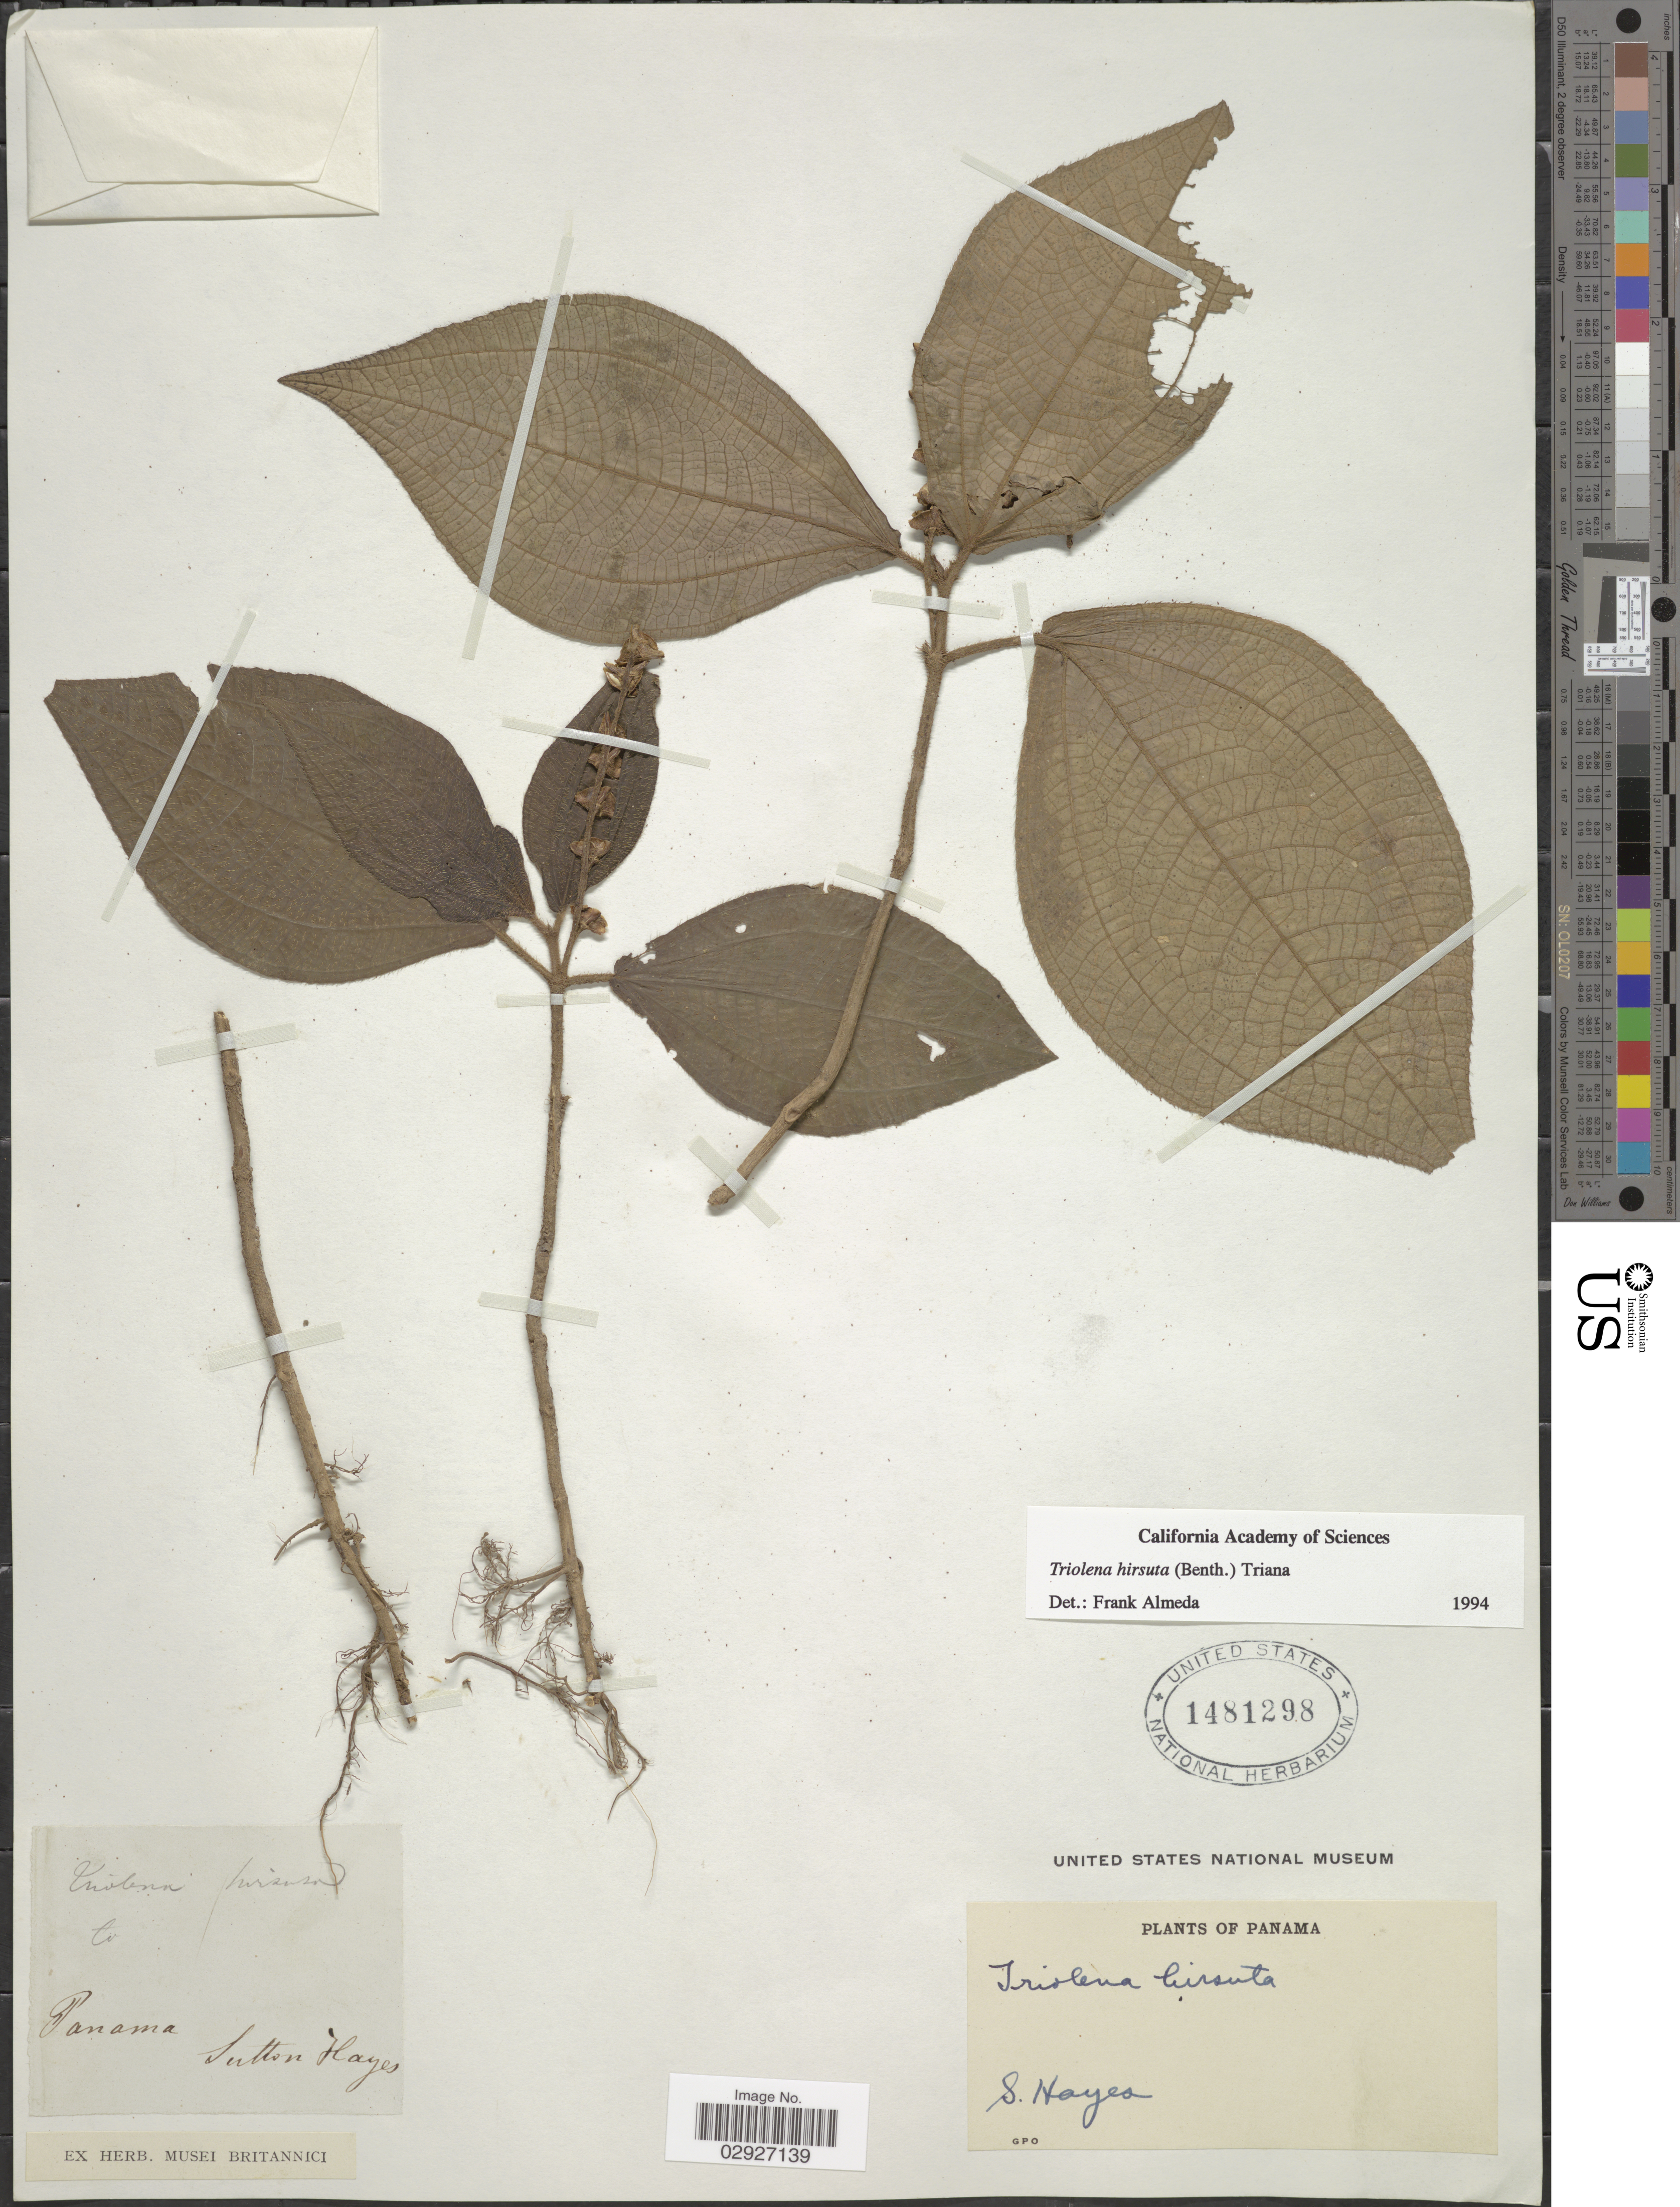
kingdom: Plantae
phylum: Tracheophyta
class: Magnoliopsida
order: Myrtales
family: Melastomataceae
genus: Triolena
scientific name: Triolena hirsuta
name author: (Benth.) Triana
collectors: S. Hayes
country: Panama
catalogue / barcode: US 1481298